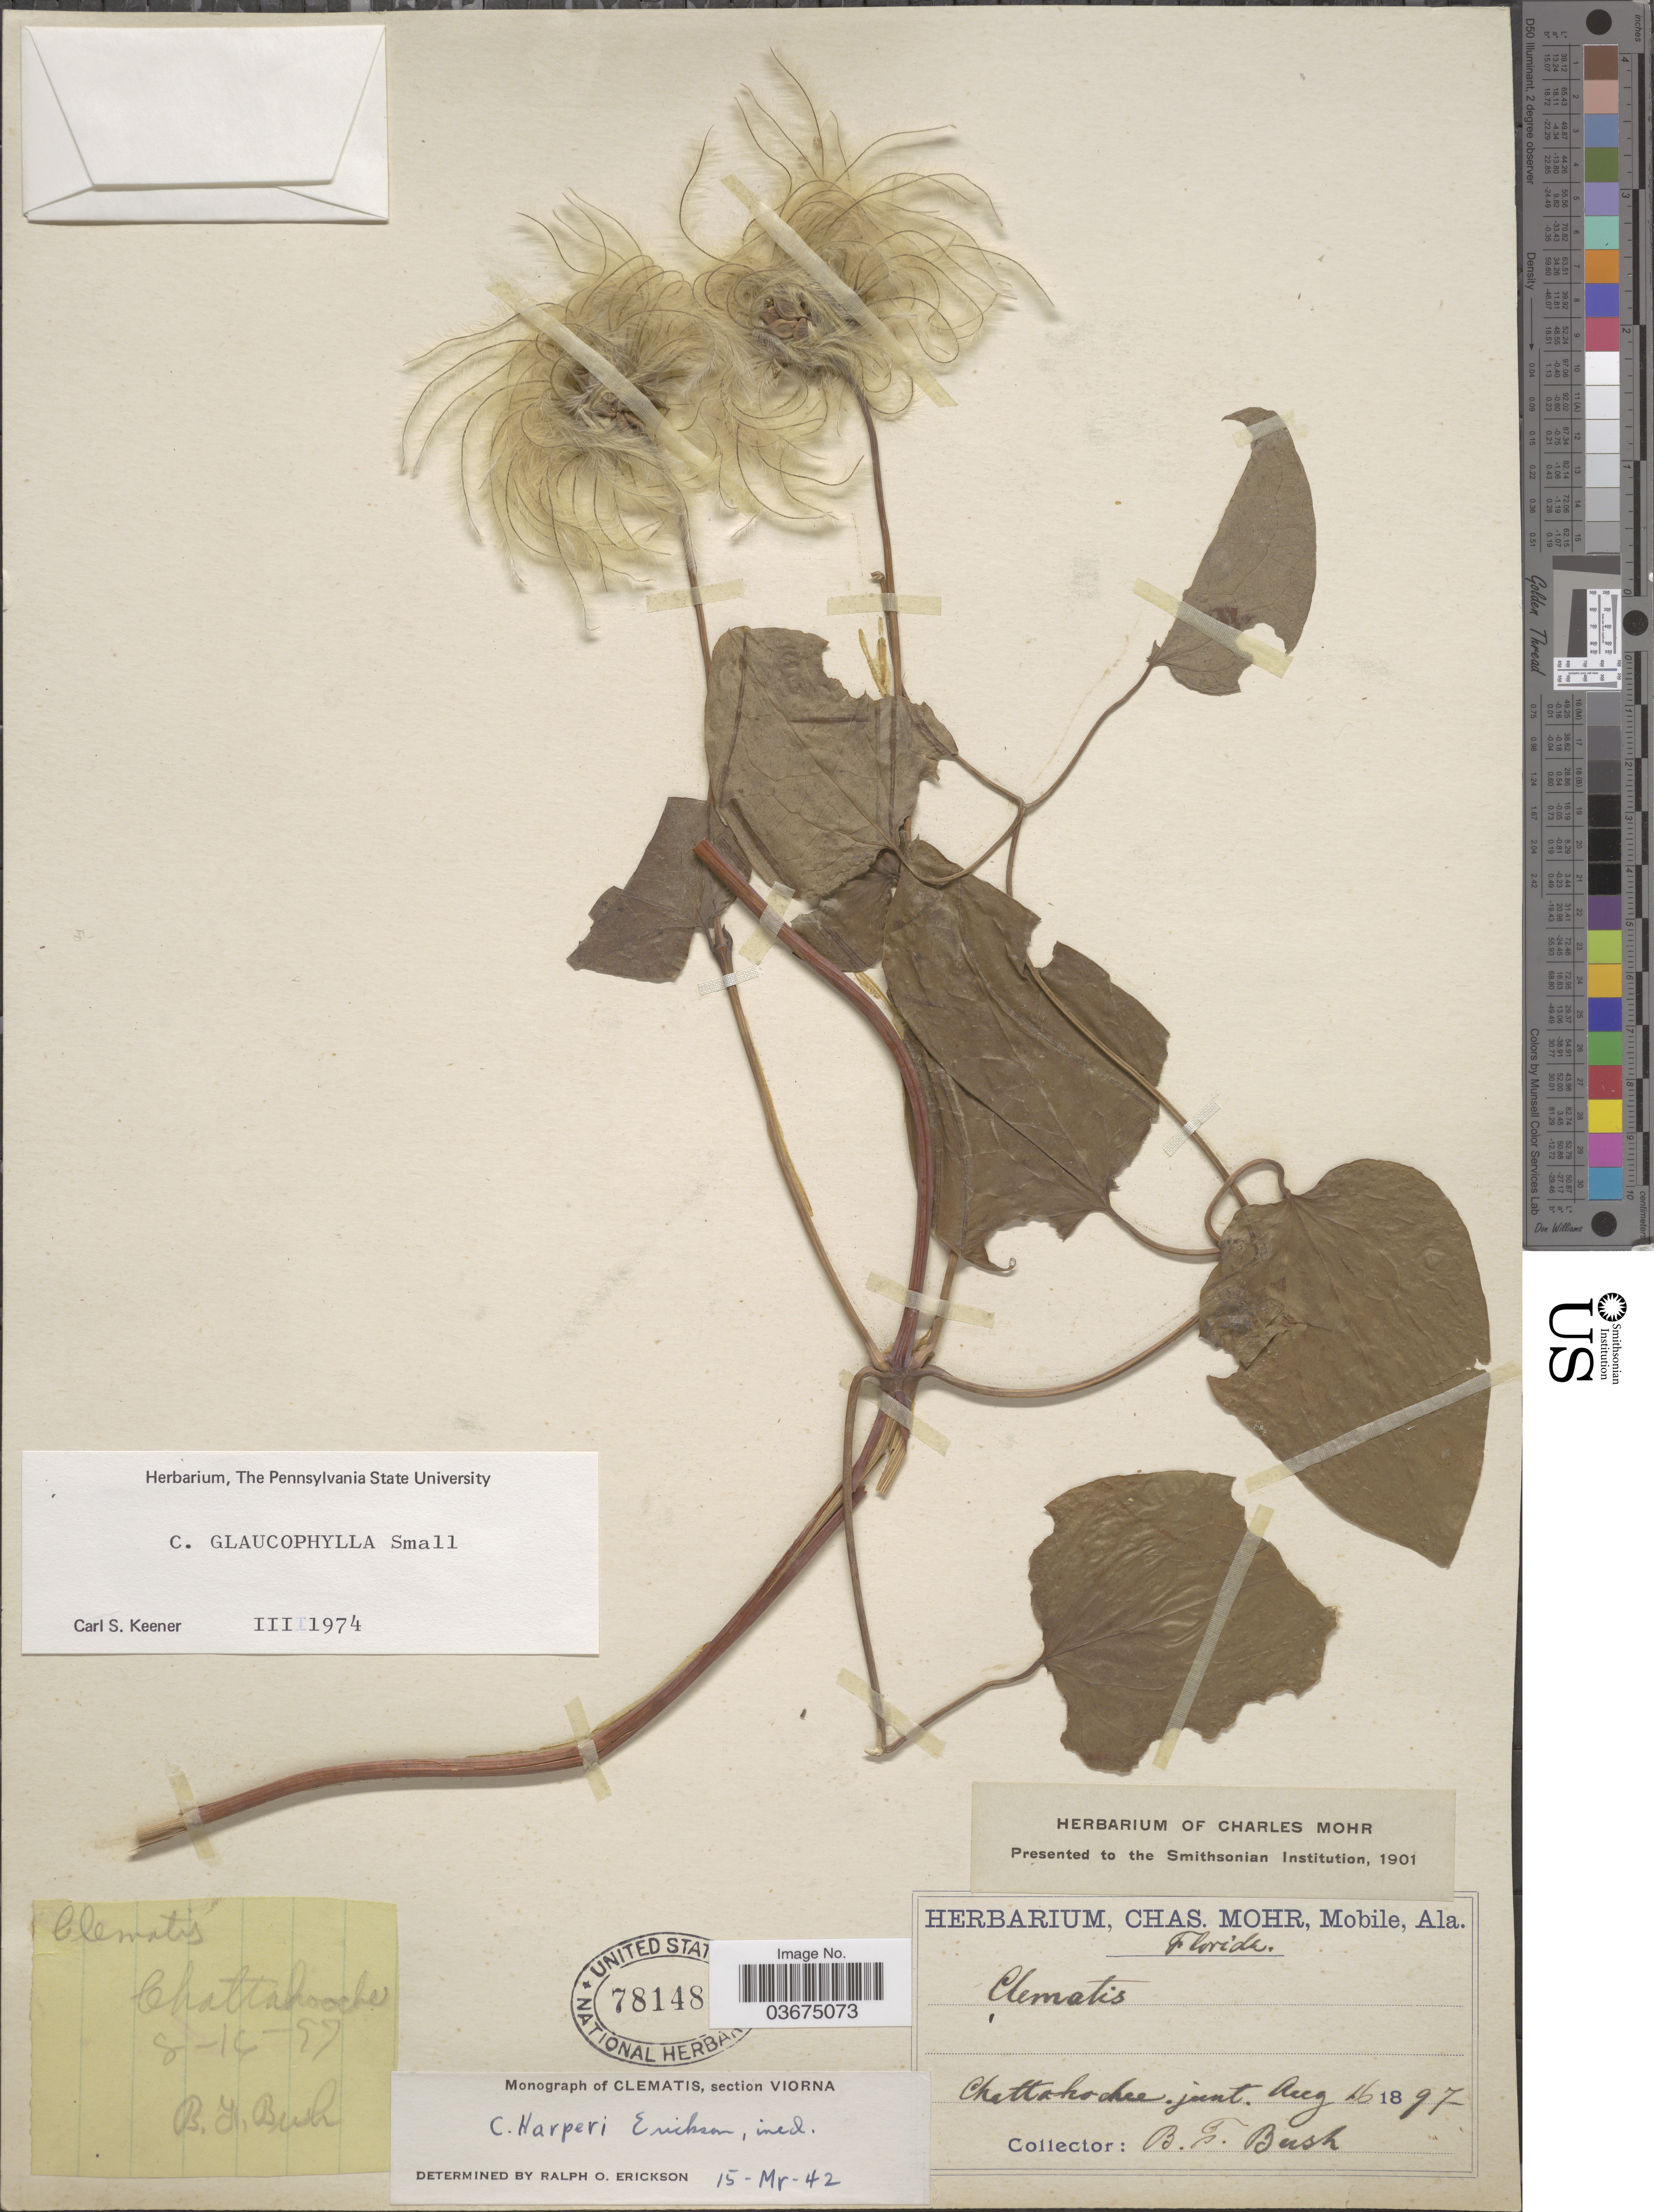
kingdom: Plantae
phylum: Tracheophyta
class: Magnoliopsida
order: Ranunculales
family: Ranunculaceae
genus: Clematis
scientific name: Clematis glaucophylla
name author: Small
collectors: B. F. Bush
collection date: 1897-08-16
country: United States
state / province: Florida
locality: Chattahochee.